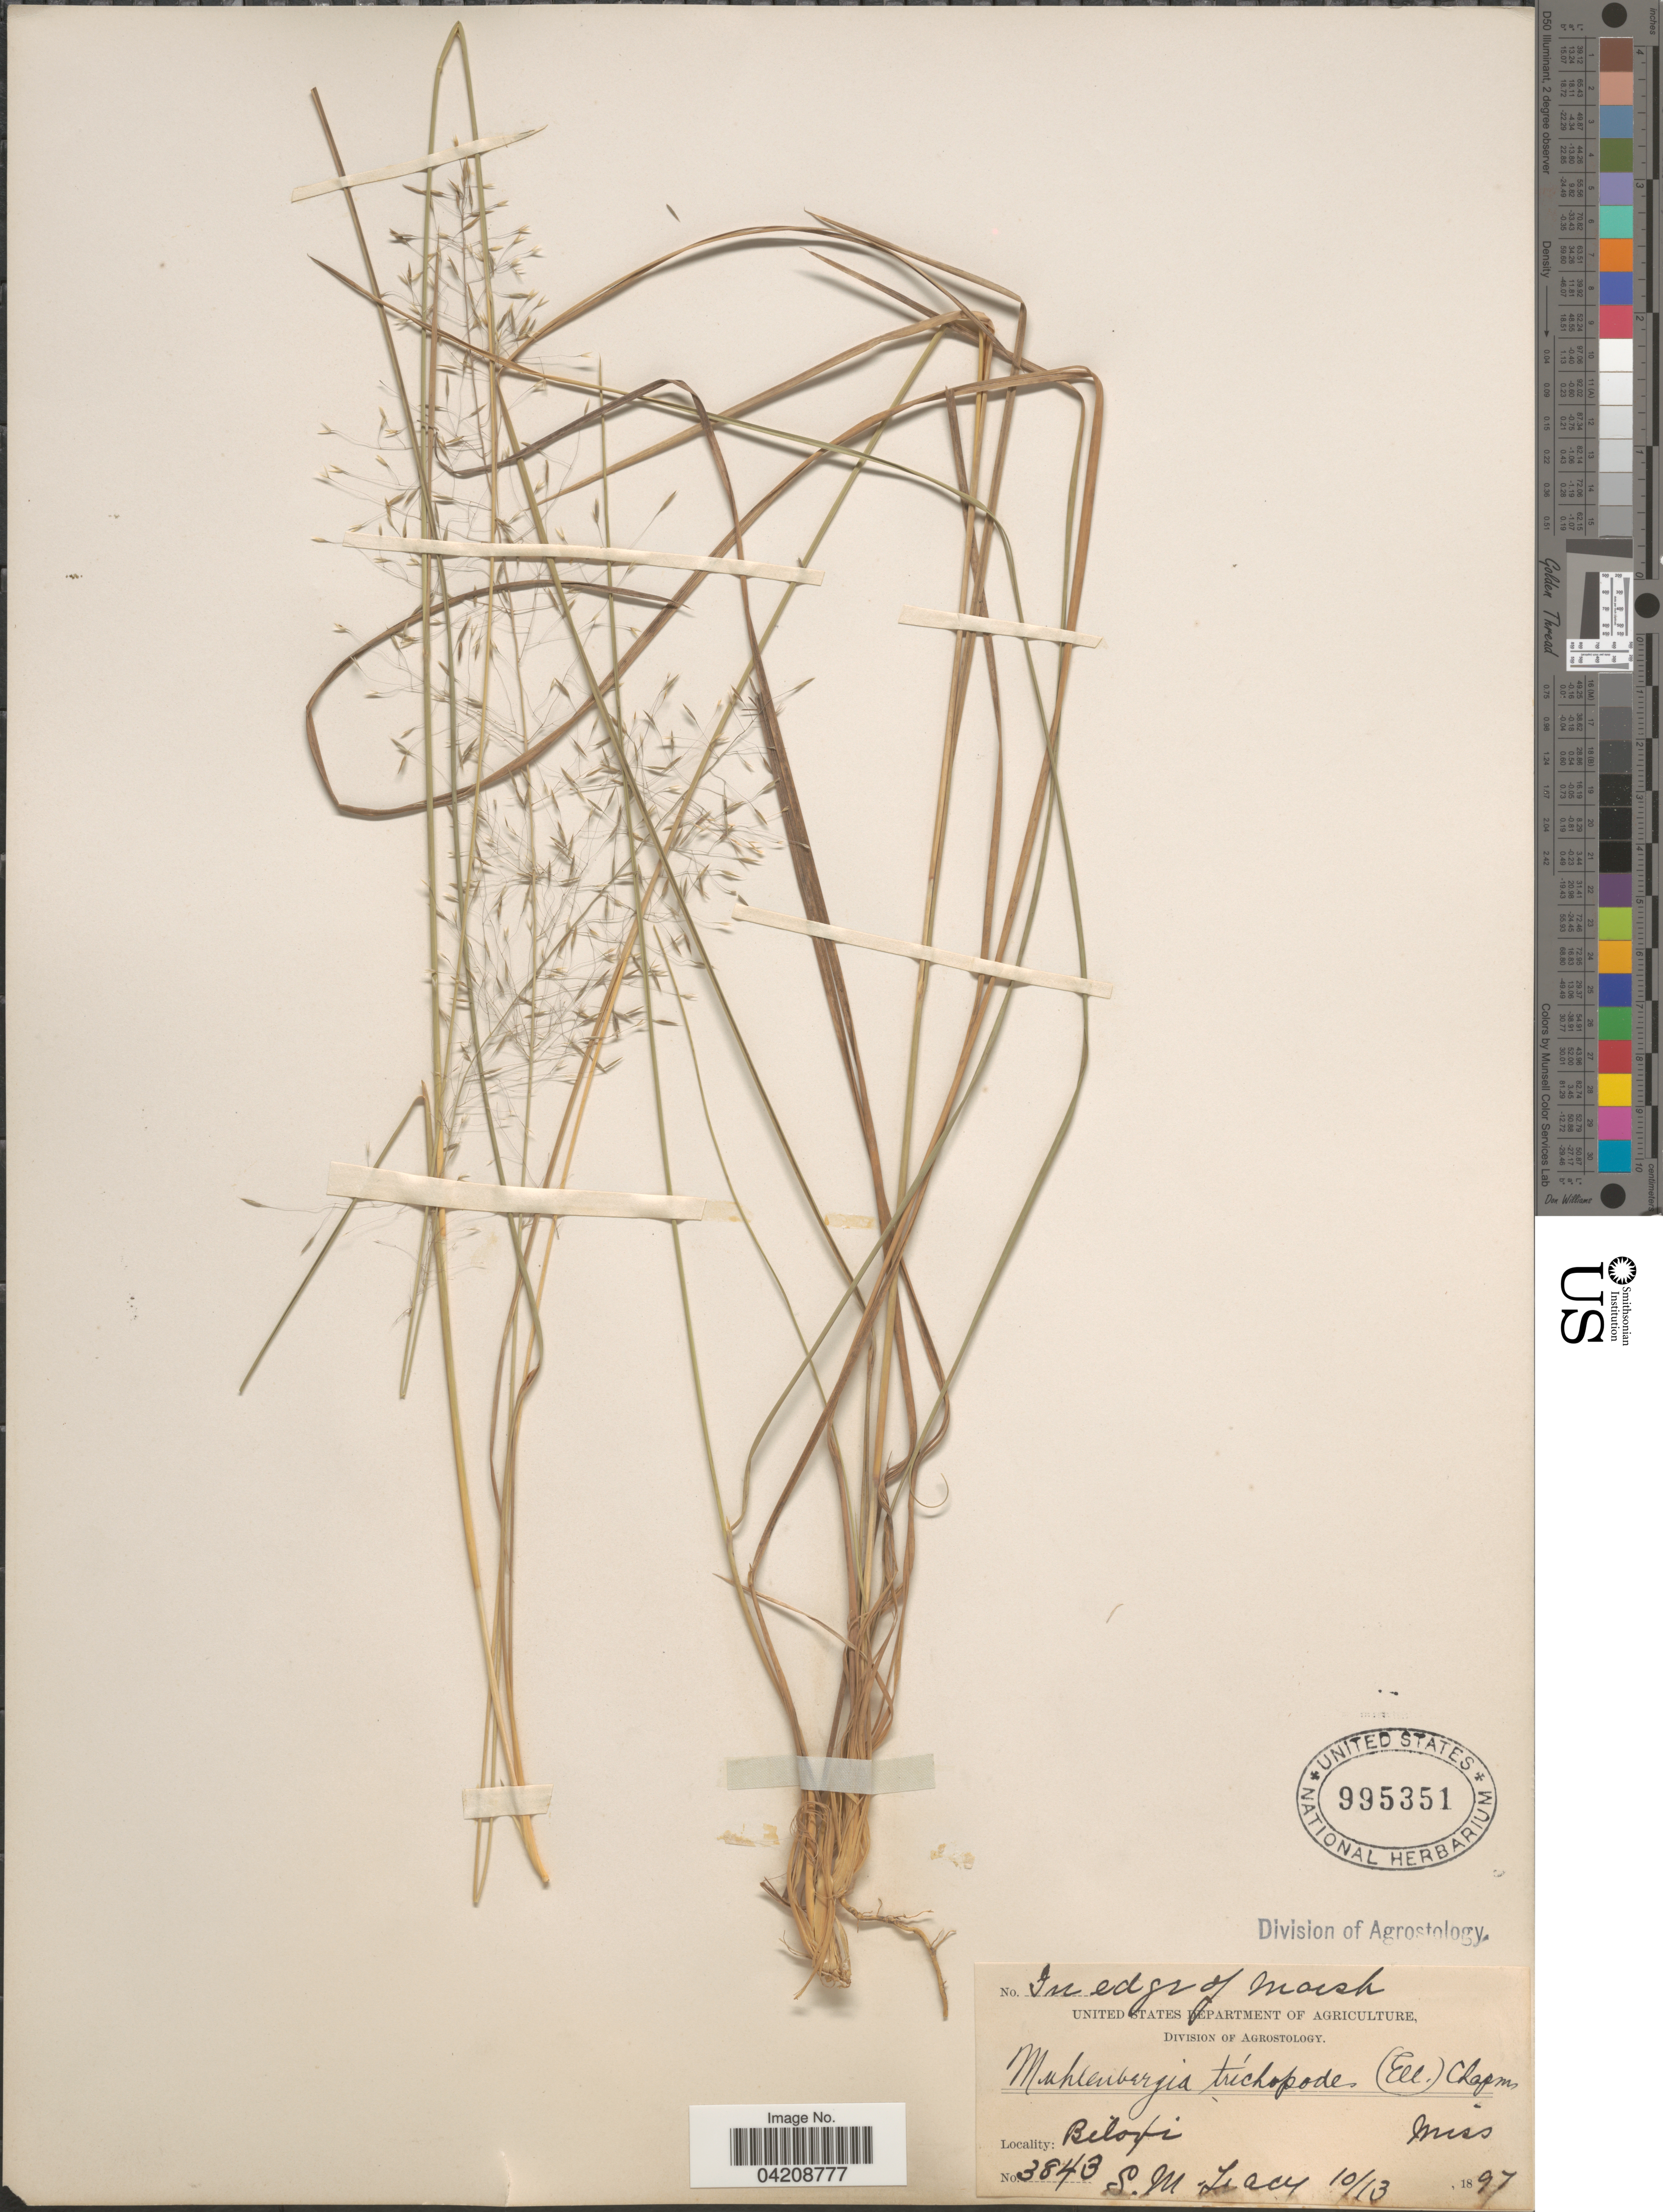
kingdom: Plantae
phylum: Tracheophyta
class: Liliopsida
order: Poales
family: Poaceae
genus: Muhlenbergia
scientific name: Muhlenbergia expansa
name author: Trin.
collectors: S. M. Tracy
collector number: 3843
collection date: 1897-10-13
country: United States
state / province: Mississippi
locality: Biloxi.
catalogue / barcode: US 995351